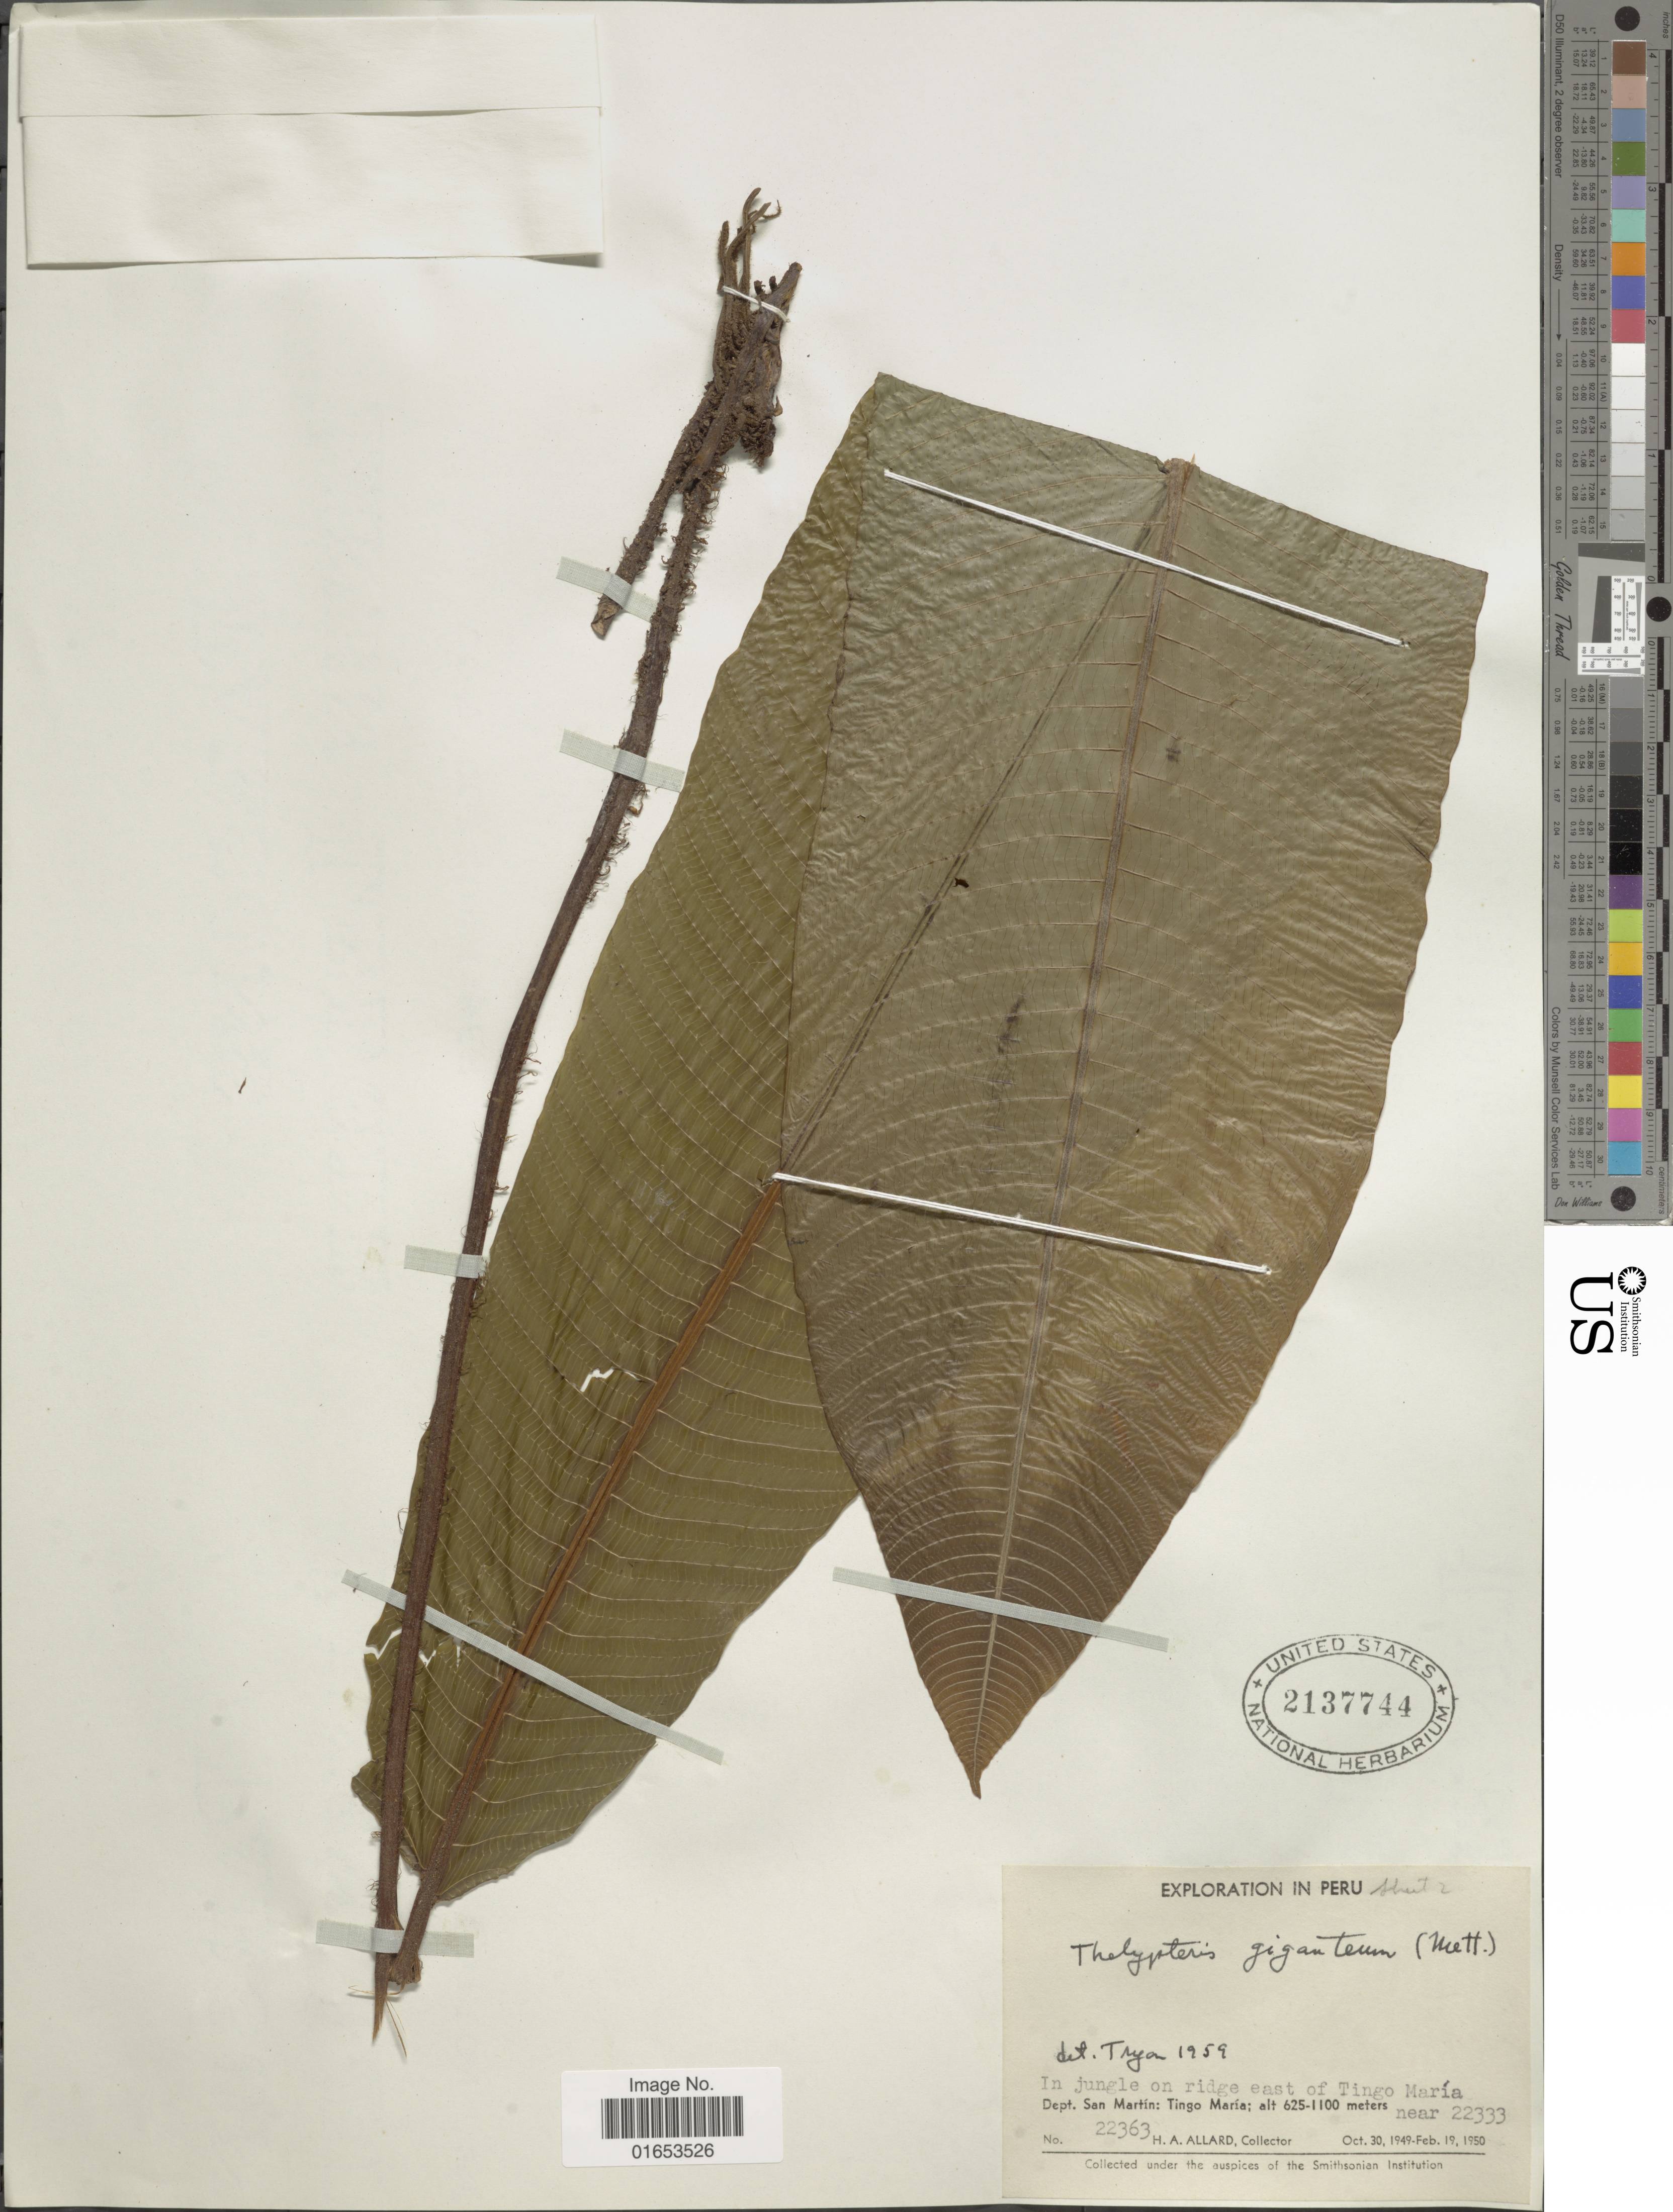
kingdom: Plantae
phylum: Tracheophyta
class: Polypodiopsida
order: Polypodiales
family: Thelypteridaceae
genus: Meniscium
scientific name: Meniscium giganteum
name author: Mett.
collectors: H. A. Allard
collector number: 22363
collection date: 1949-10-30/1950-02-19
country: Peru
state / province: San Martín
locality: Tingo Maria. In jungle on ridge east of Tingo María. near 22333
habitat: in jungle on ridge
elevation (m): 625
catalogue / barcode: US 2137744